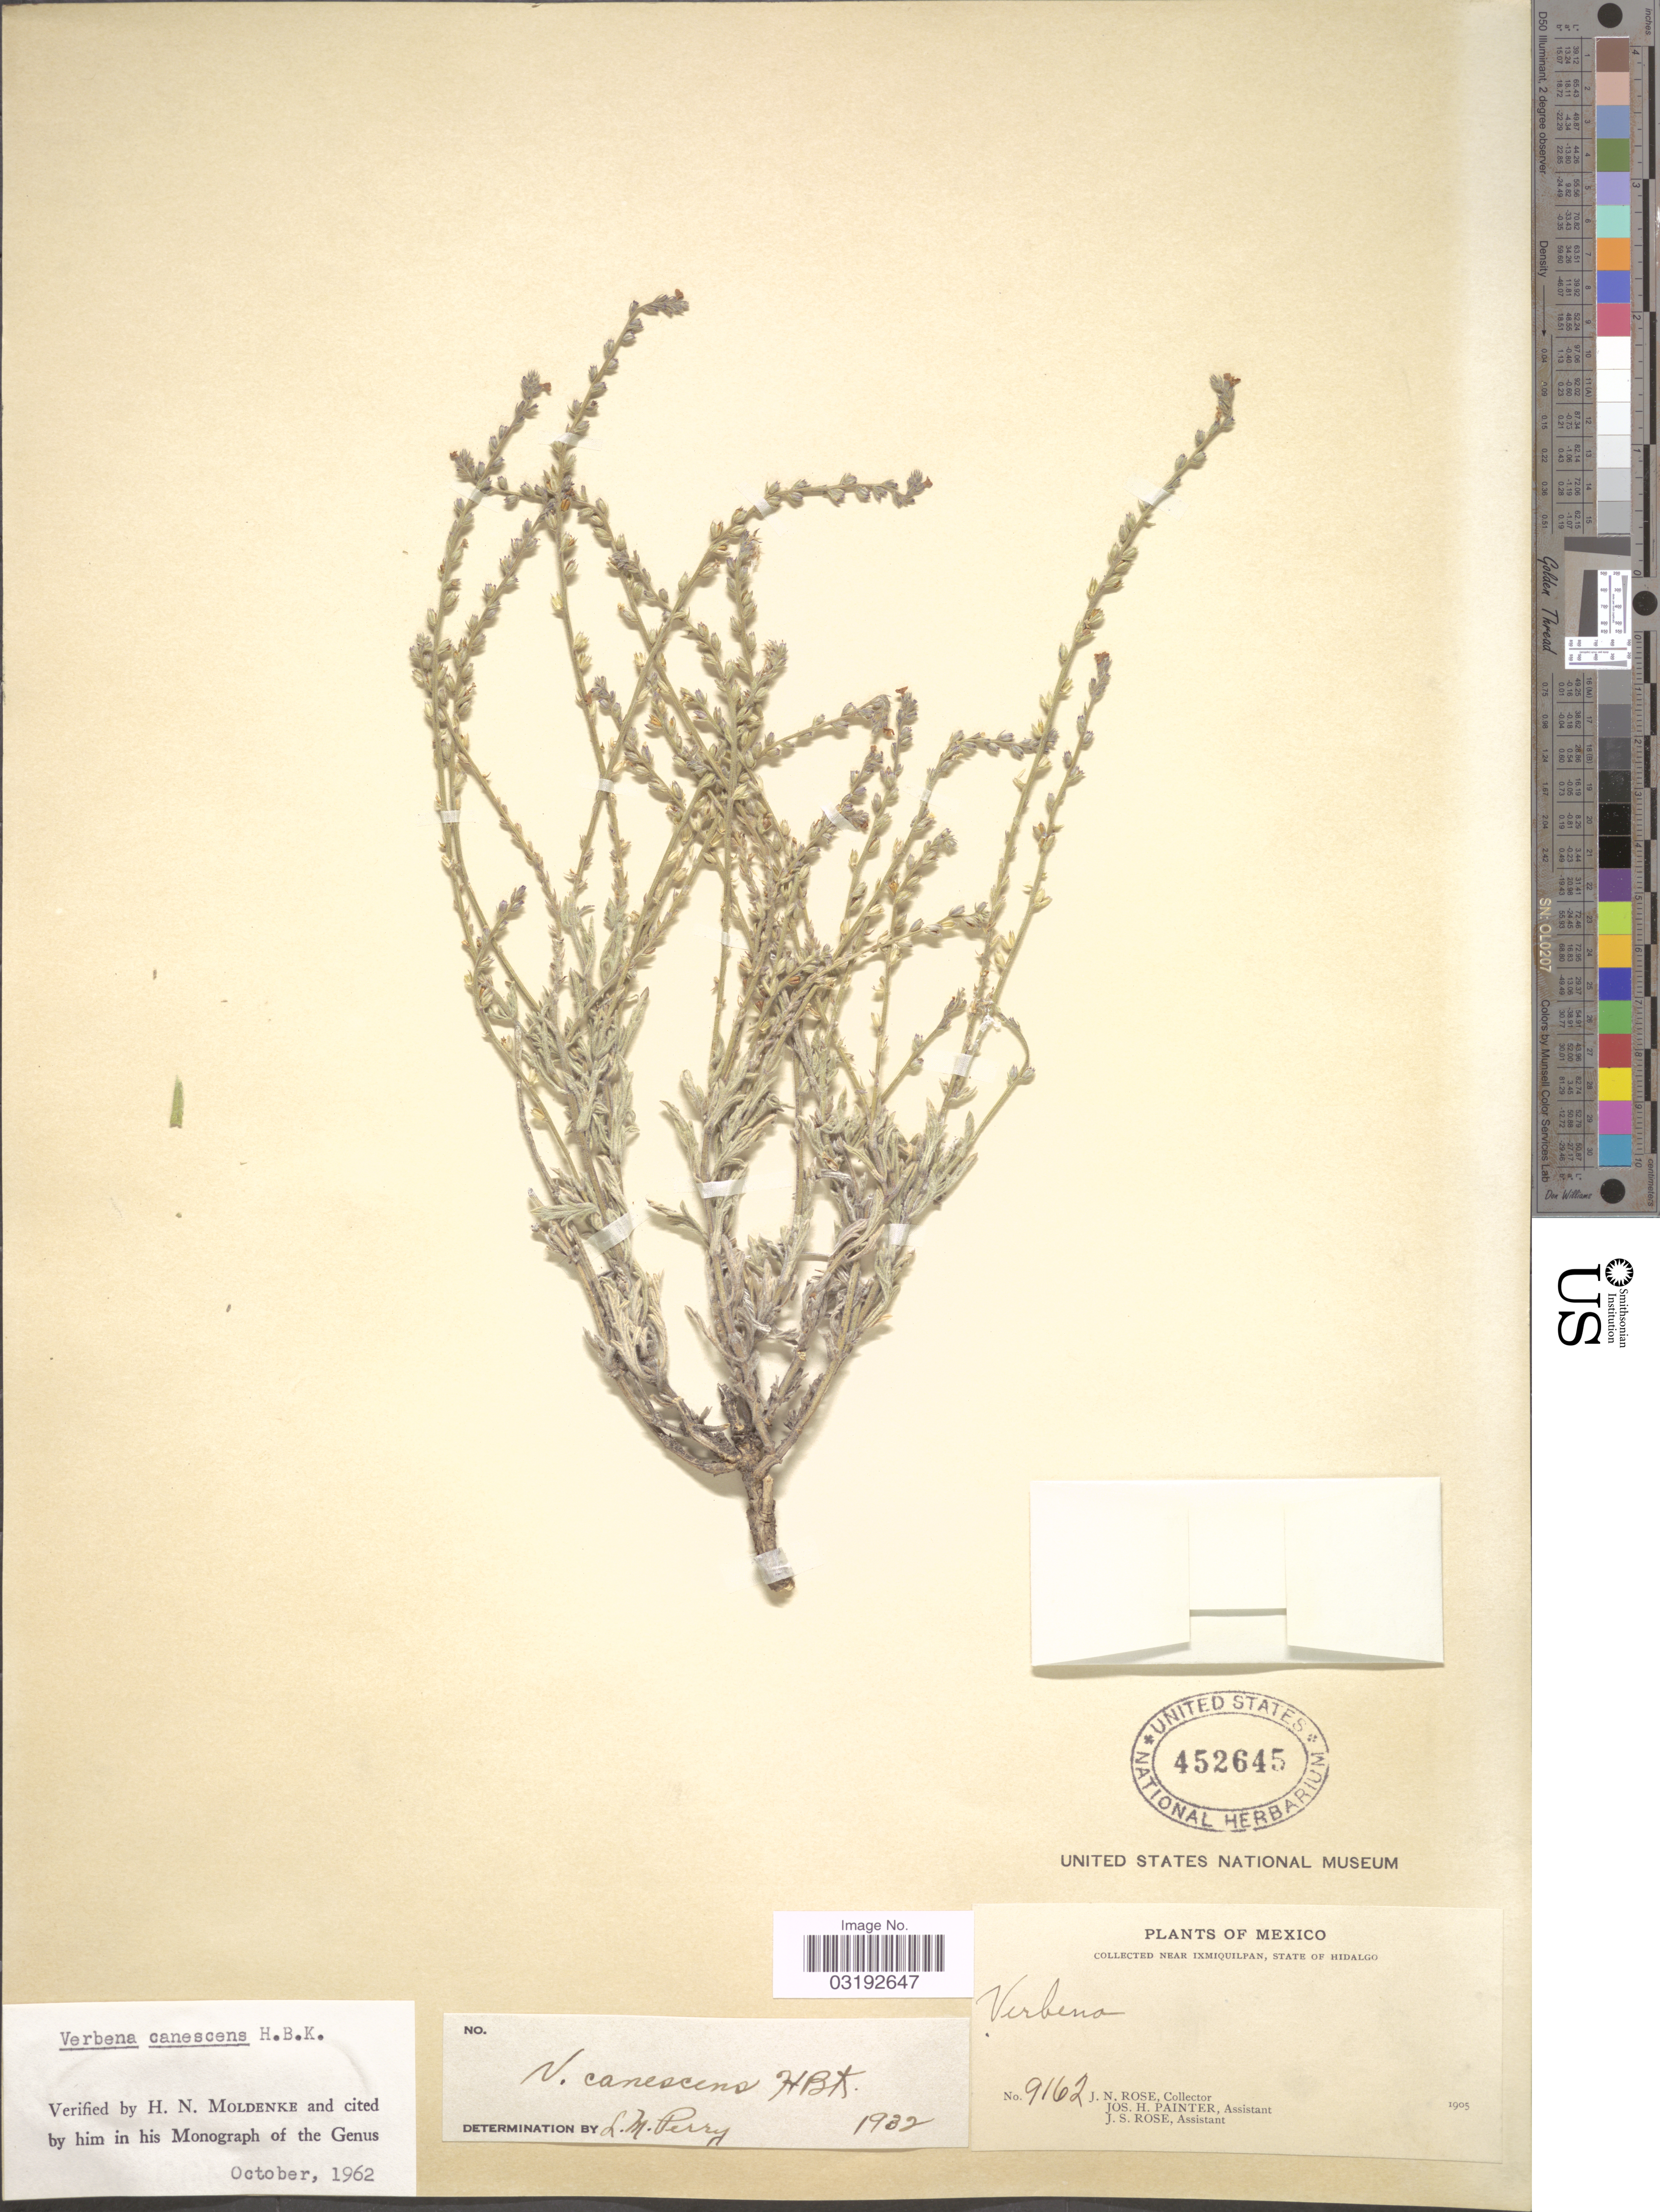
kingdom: Plantae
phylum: Tracheophyta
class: Magnoliopsida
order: Lamiales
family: Verbenaceae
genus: Verbena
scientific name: Verbena canescens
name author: Kunth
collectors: J. N. Rose, J. H. Painter & J. S. Rose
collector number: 9162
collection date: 1905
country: Mexico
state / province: Hidalgo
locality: Near Ixmiquilpan.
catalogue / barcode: US 452645